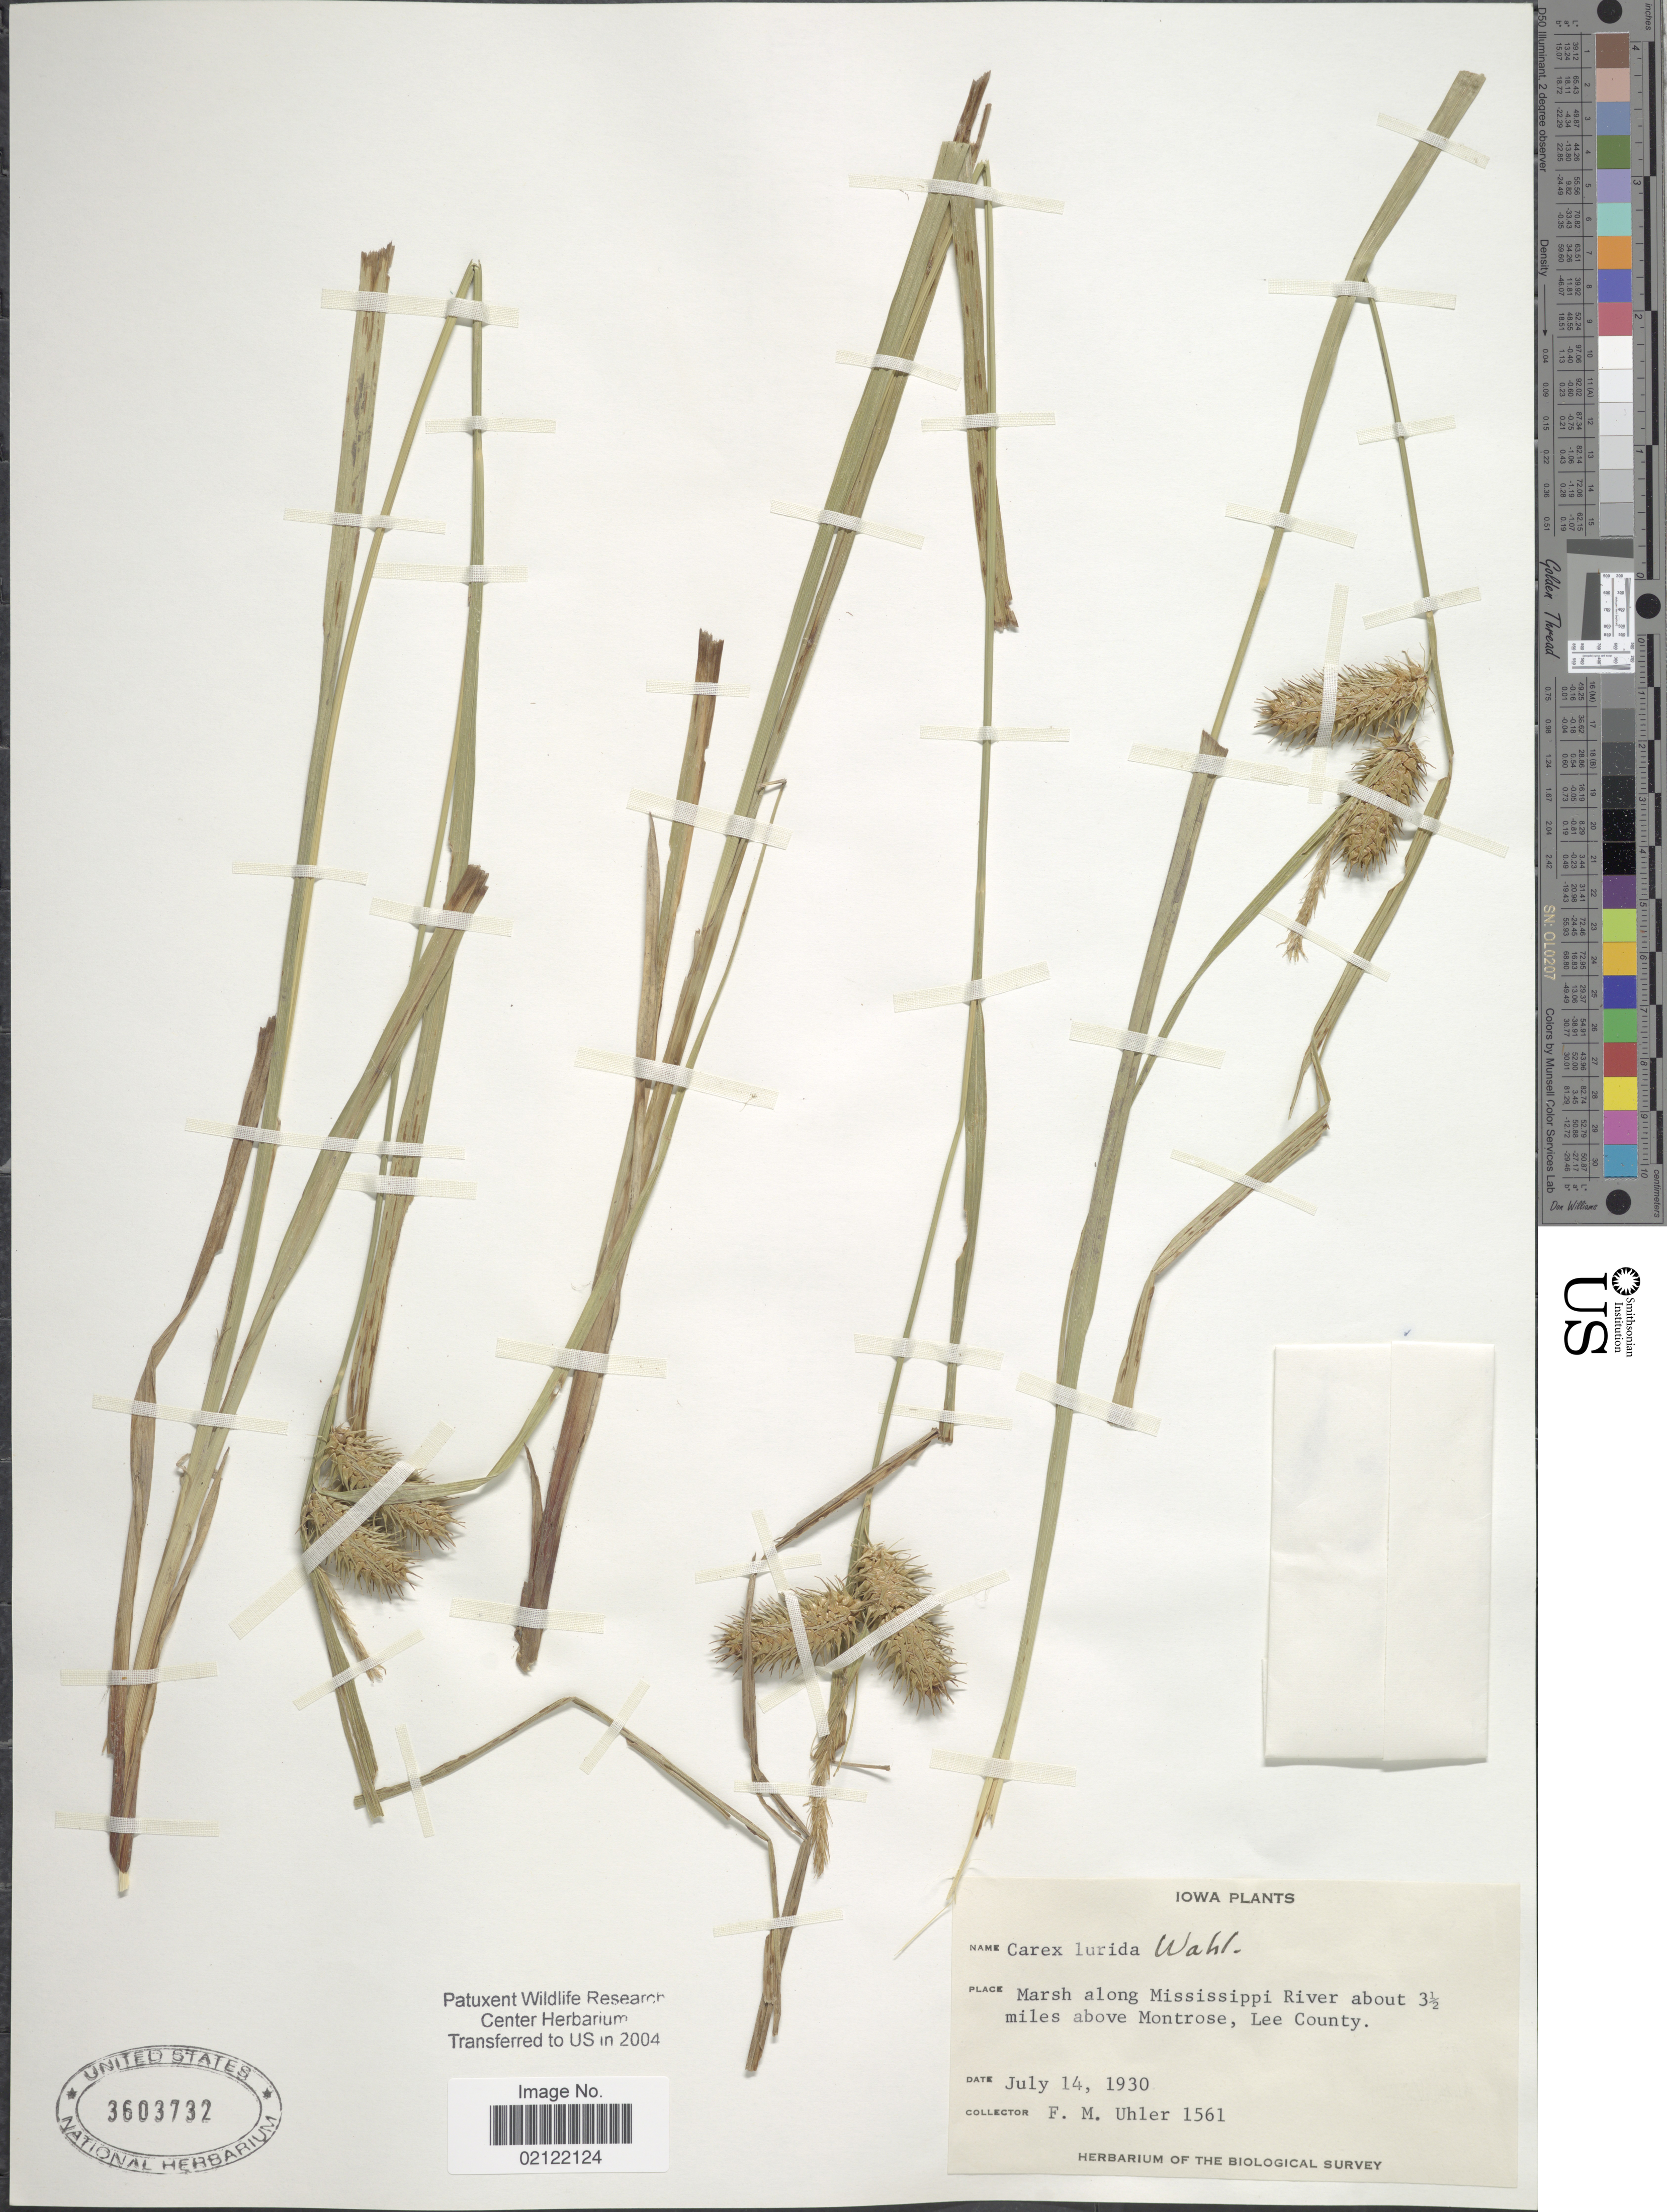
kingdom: Plantae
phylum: Tracheophyta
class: Liliopsida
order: Poales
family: Cyperaceae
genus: Carex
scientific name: Carex lurida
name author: Wahlenb.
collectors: F. M. Uhler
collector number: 1561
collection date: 1930-07-14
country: United States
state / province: Iowa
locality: Marsh along Mississippi River about 3½ miles above Montrose, Lee County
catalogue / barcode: US 3603732